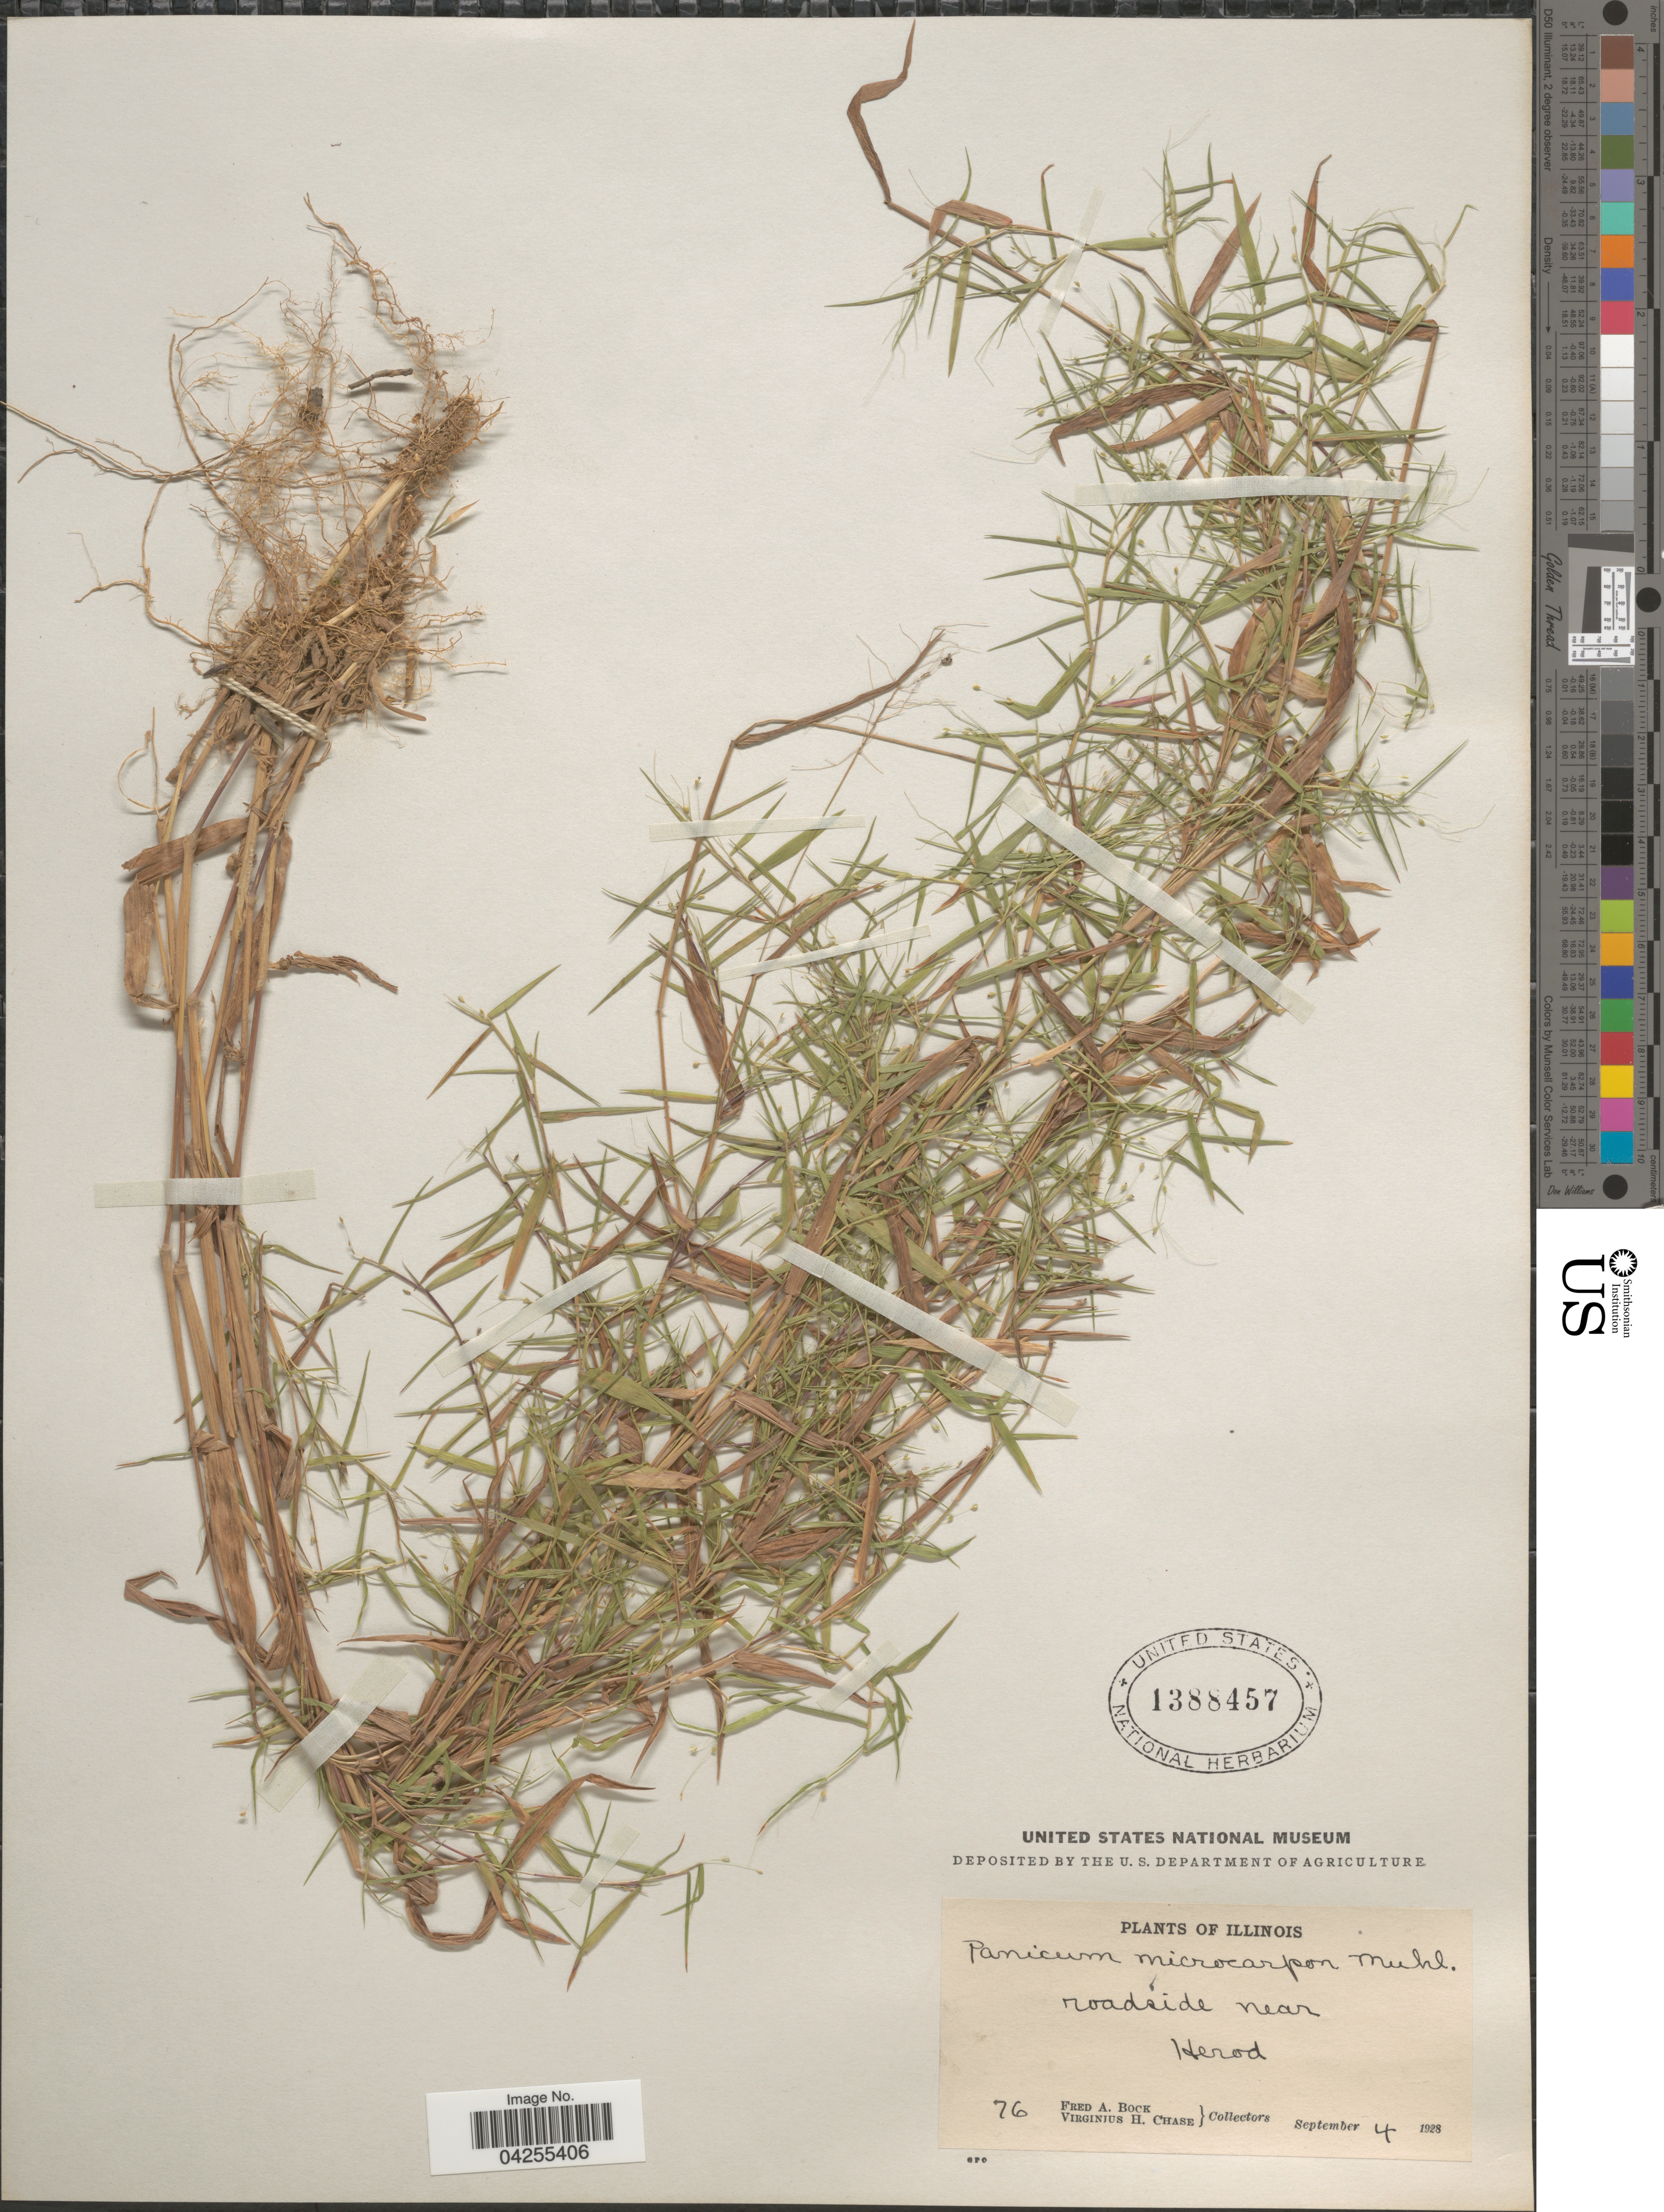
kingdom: Plantae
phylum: Tracheophyta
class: Liliopsida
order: Poales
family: Poaceae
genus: Dichanthelium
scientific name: Dichanthelium dichotomum var. dichotomum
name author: (L.) Gould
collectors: F. Bock & V. H. Chase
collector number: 76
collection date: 1928-09-04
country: United States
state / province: Illinois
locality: Roadside near Herod.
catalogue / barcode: US 1388457